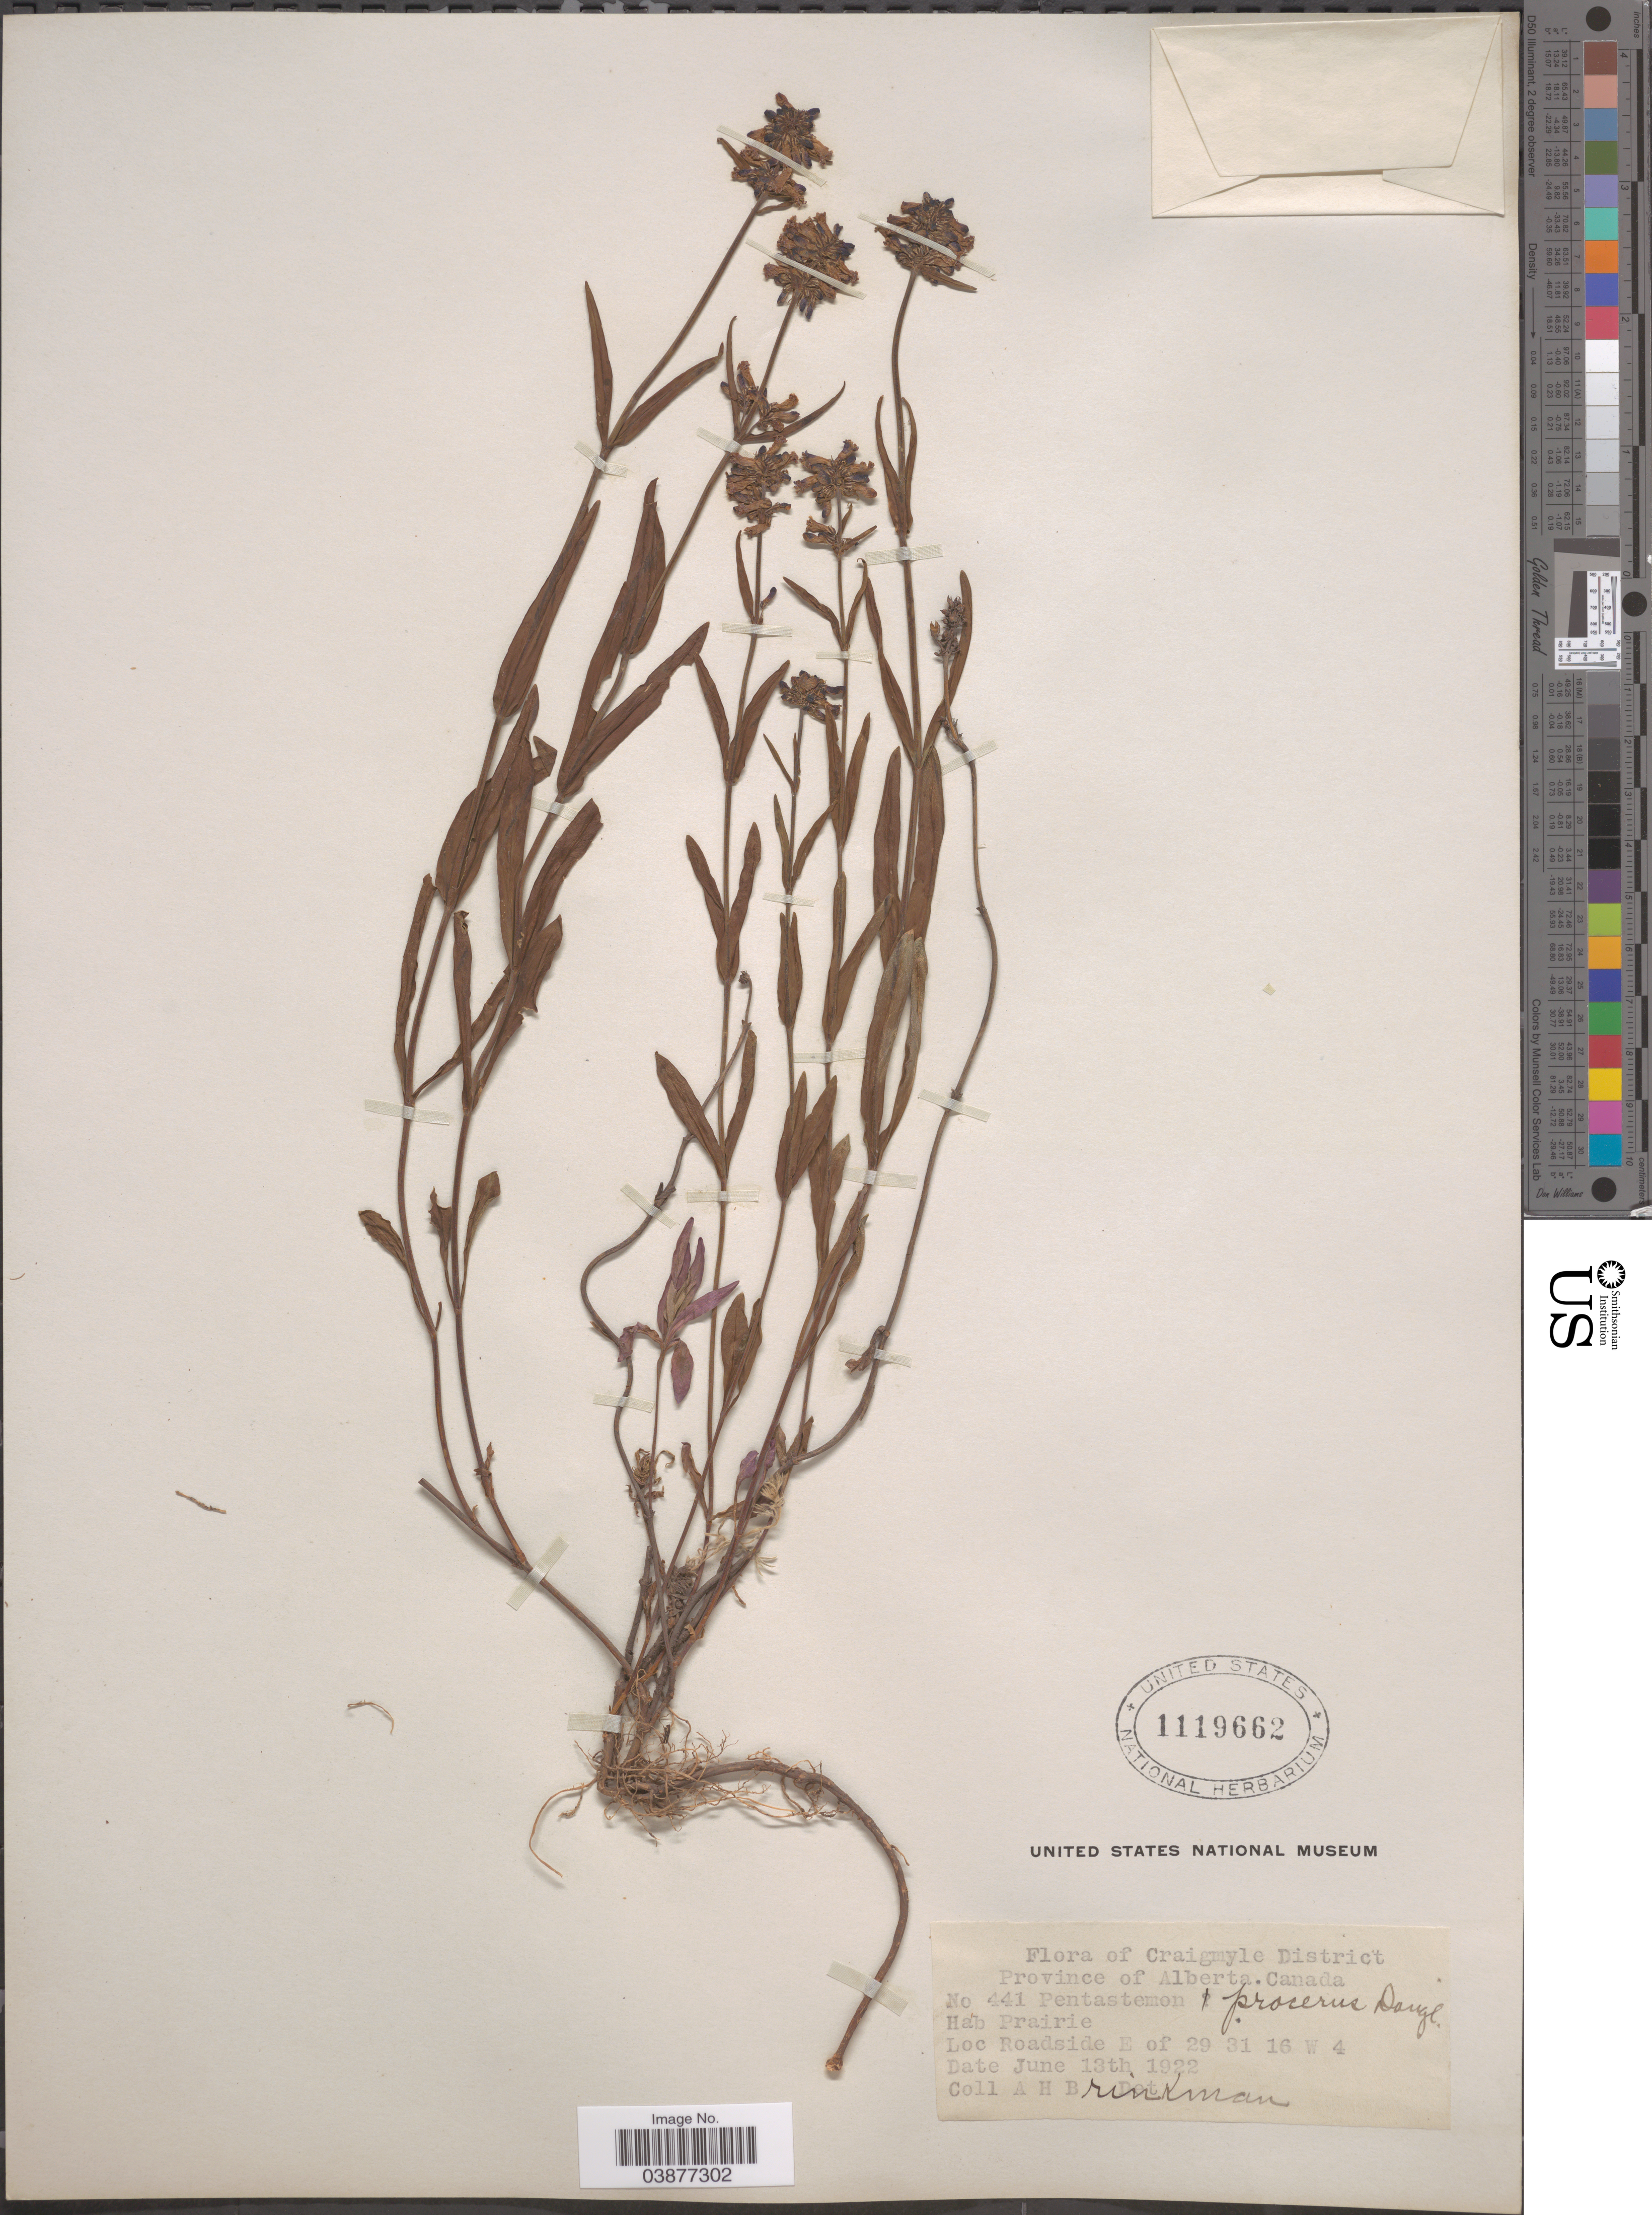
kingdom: Plantae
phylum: Tracheophyta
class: Magnoliopsida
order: Lamiales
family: Plantaginaceae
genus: Penstemon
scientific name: Penstemon procerus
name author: Douglas ex Graham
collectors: A. Brinkman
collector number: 441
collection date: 1922-06-13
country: Canada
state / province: Alberta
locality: Craigmyle District. Roadside E of 2931 16 W 4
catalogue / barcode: US 1119662